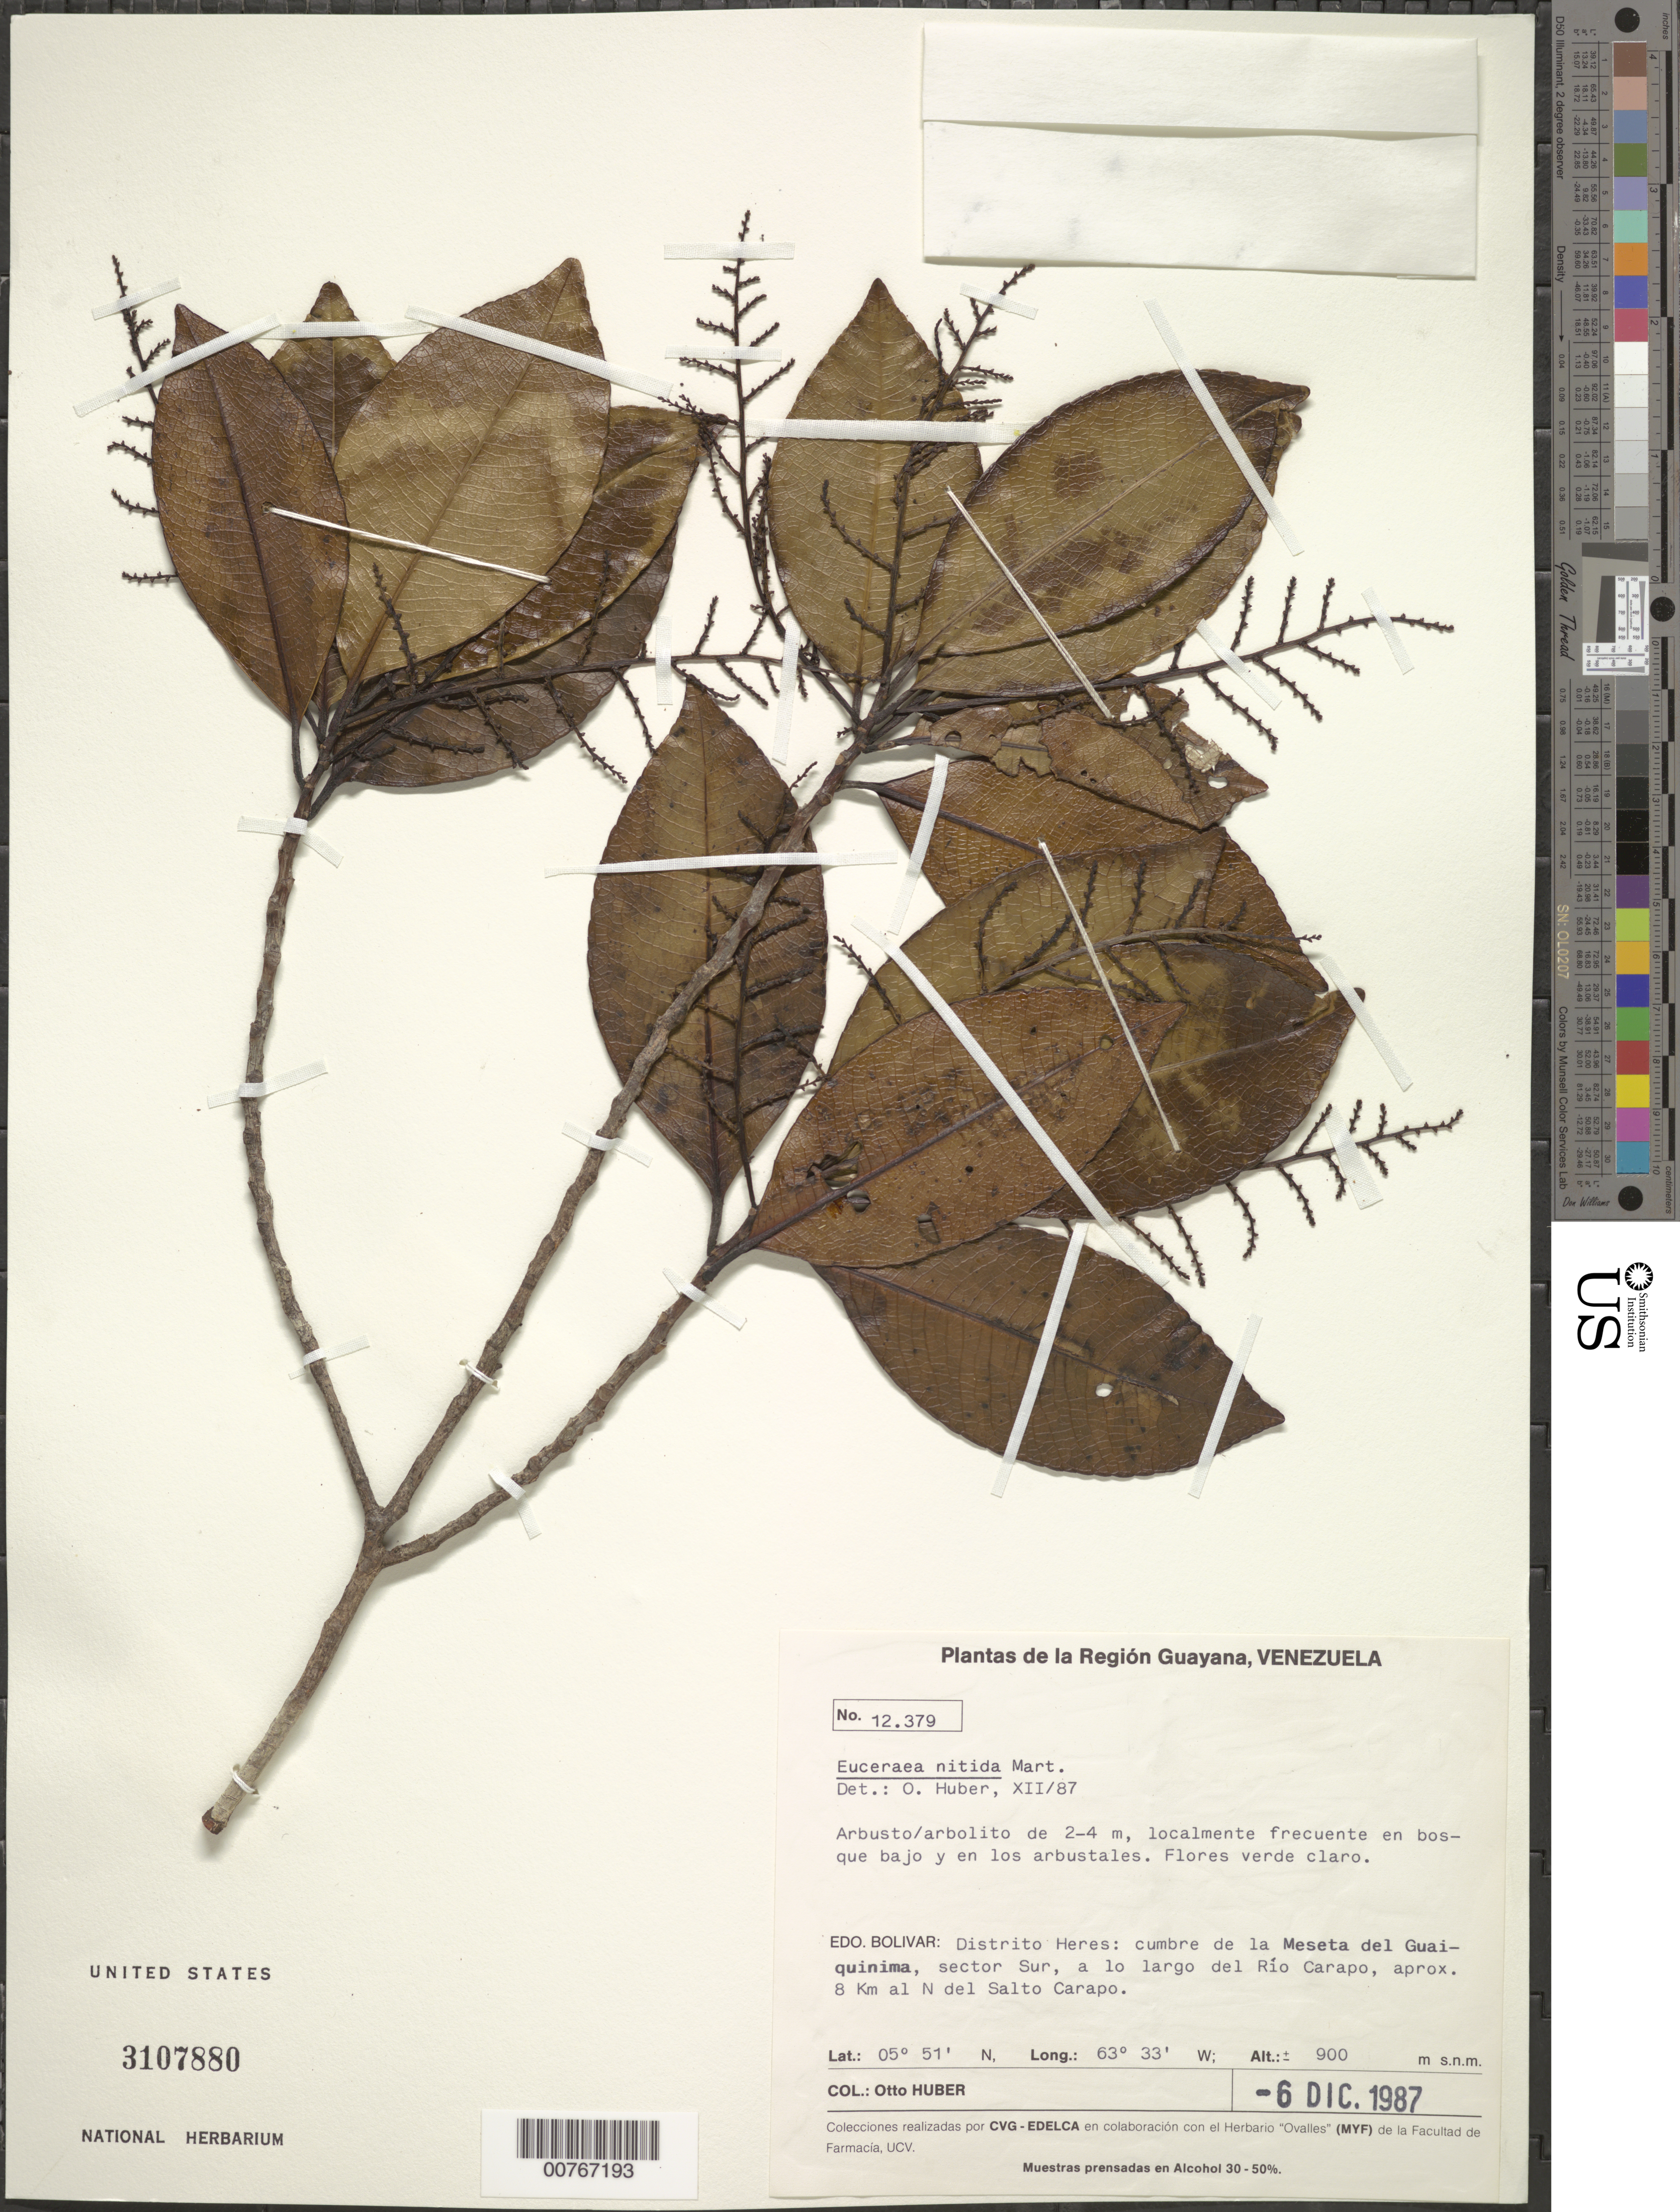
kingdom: Plantae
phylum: Tracheophyta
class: Magnoliopsida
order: Malpighiales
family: Salicaceae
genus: Casearia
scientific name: Casearia euceraea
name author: Mestier et al.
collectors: O. Huber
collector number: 12379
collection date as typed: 6-Dec-87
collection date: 1987-12-06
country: Venezuela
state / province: Bolívar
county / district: Heres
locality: Meseta del Gauiquinima, cumbre, sector Sur, a lo largo del Río Carapo, aprox 8 km al N del Salto Carapo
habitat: Bosque bajo y en los arbustales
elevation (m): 900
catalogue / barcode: US 3107880